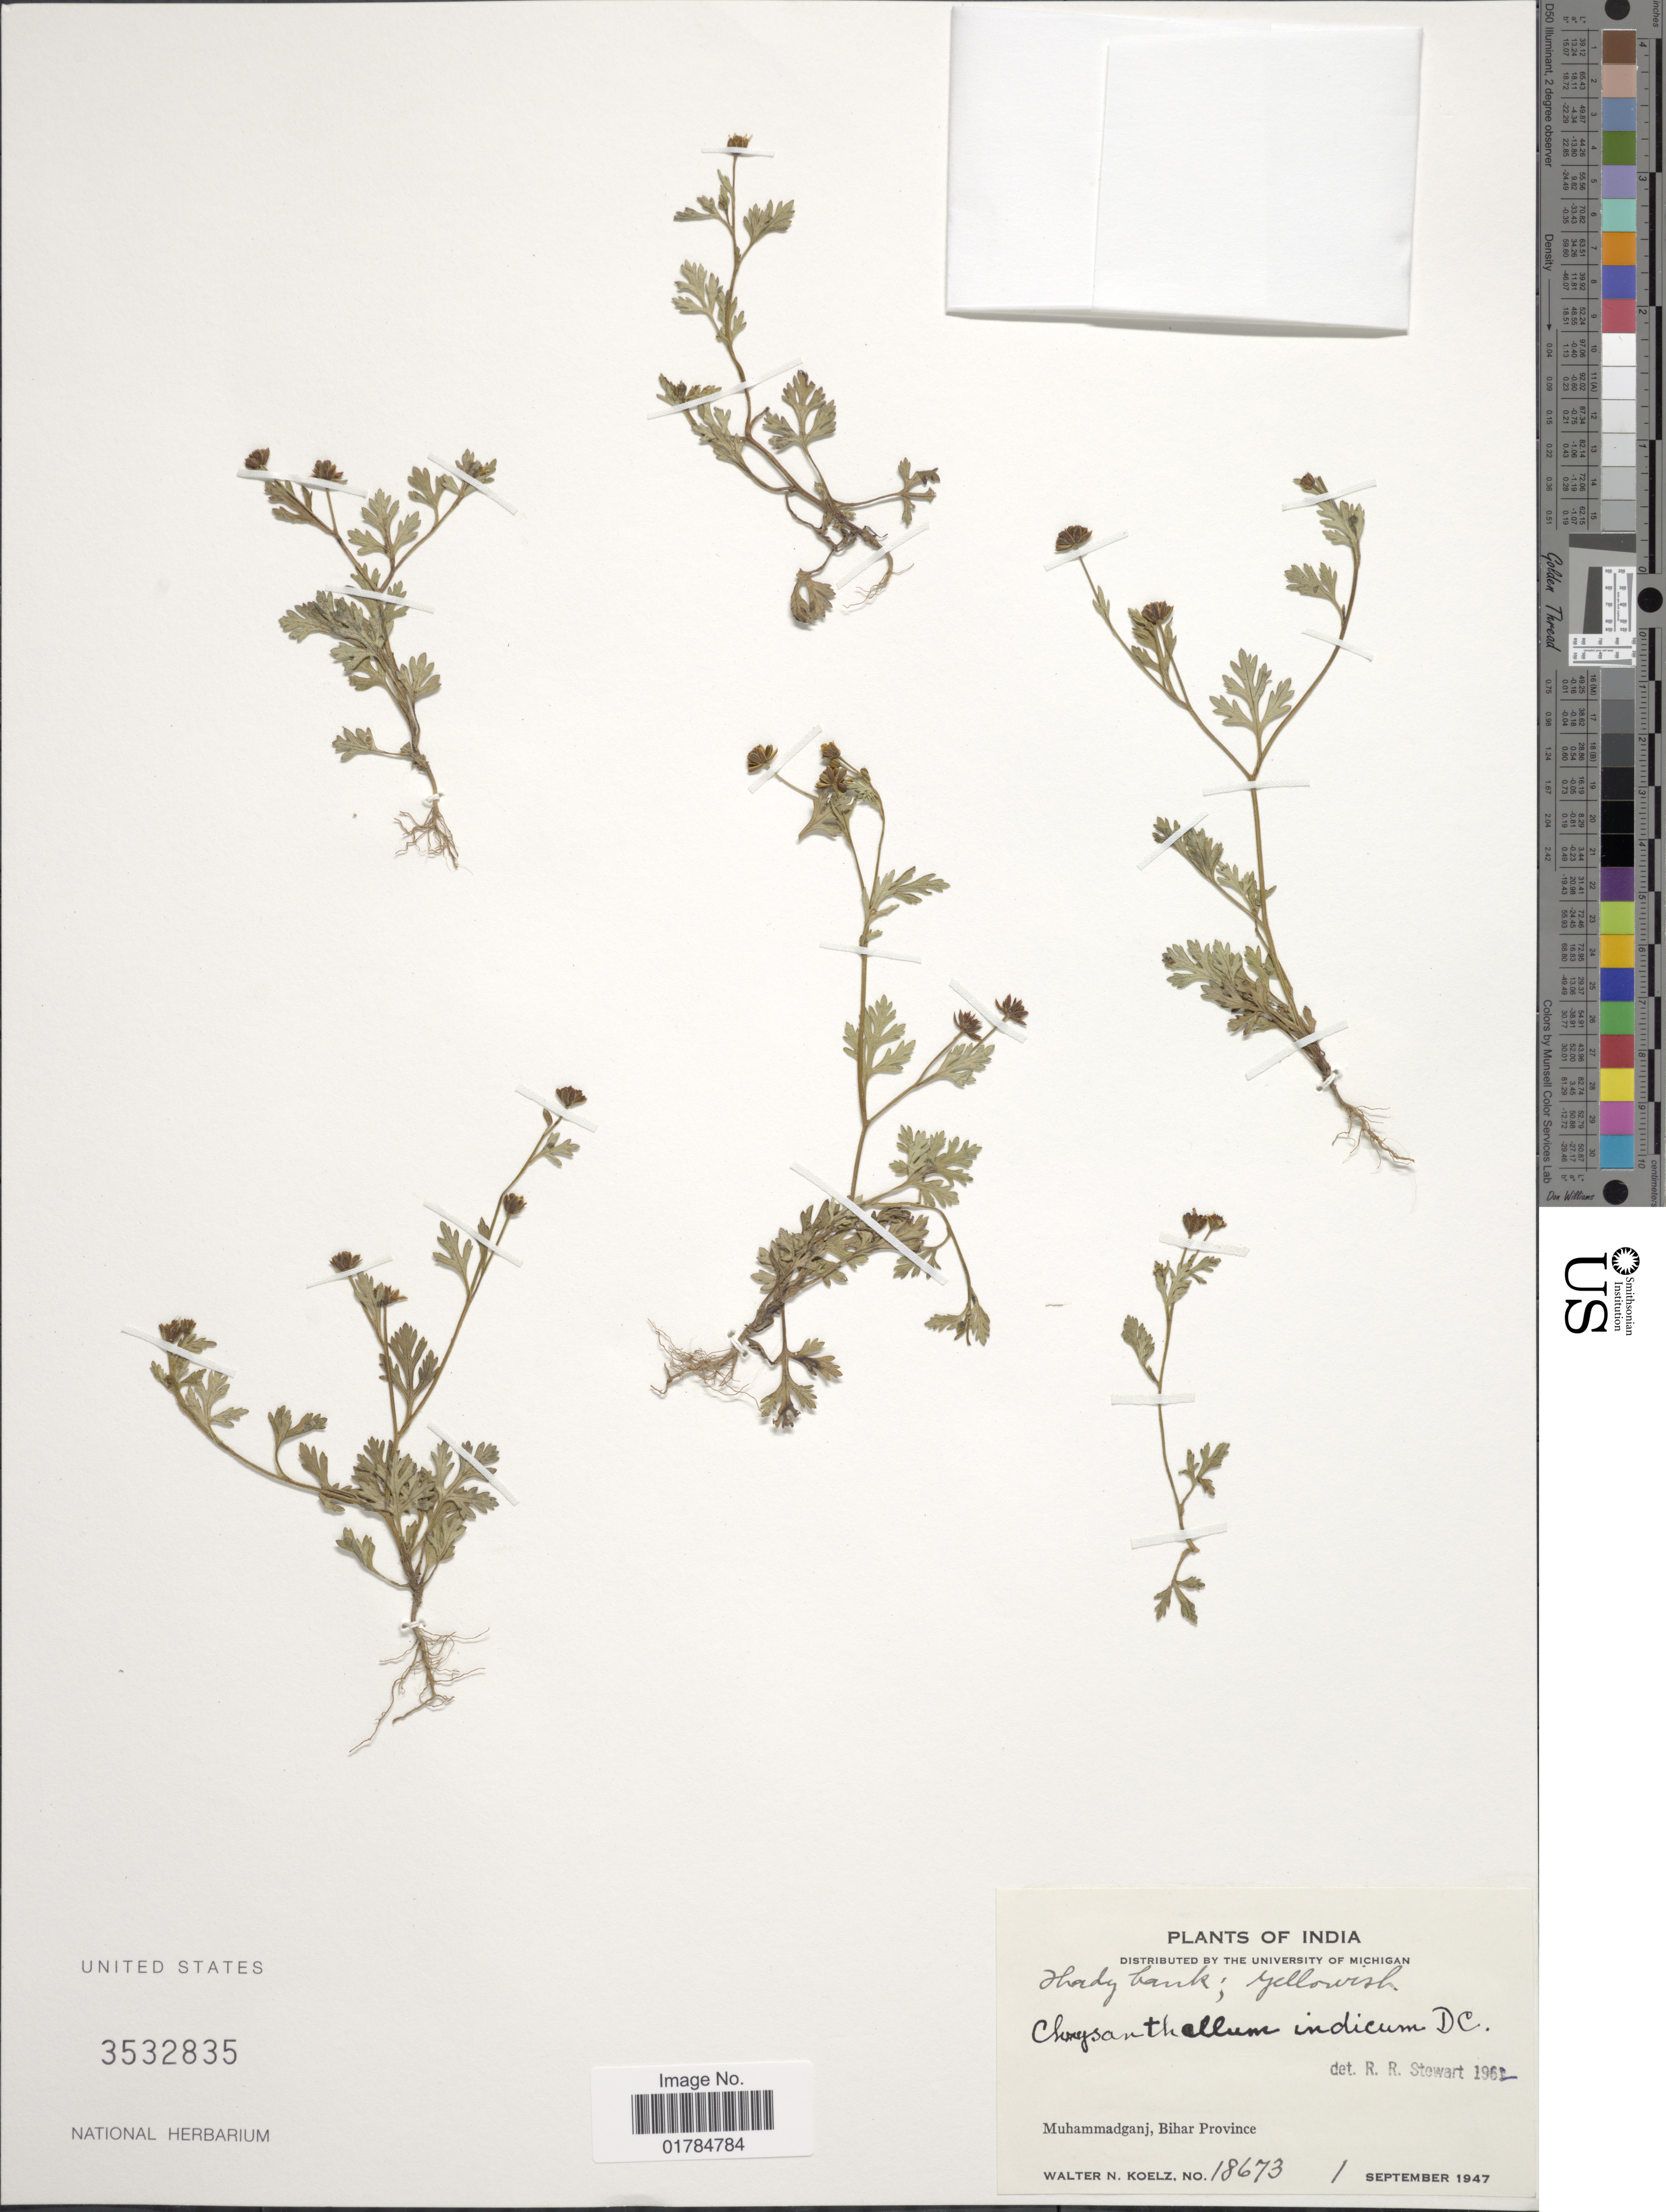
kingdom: Plantae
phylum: Tracheophyta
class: Magnoliopsida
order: Asterales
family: Asteraceae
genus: Chrysanthellum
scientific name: Chrysanthellum indicum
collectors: W. N. Koelz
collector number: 18673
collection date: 1947-09-01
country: India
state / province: Bihar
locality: Muhammadgan, Biha Province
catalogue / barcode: US 3532835